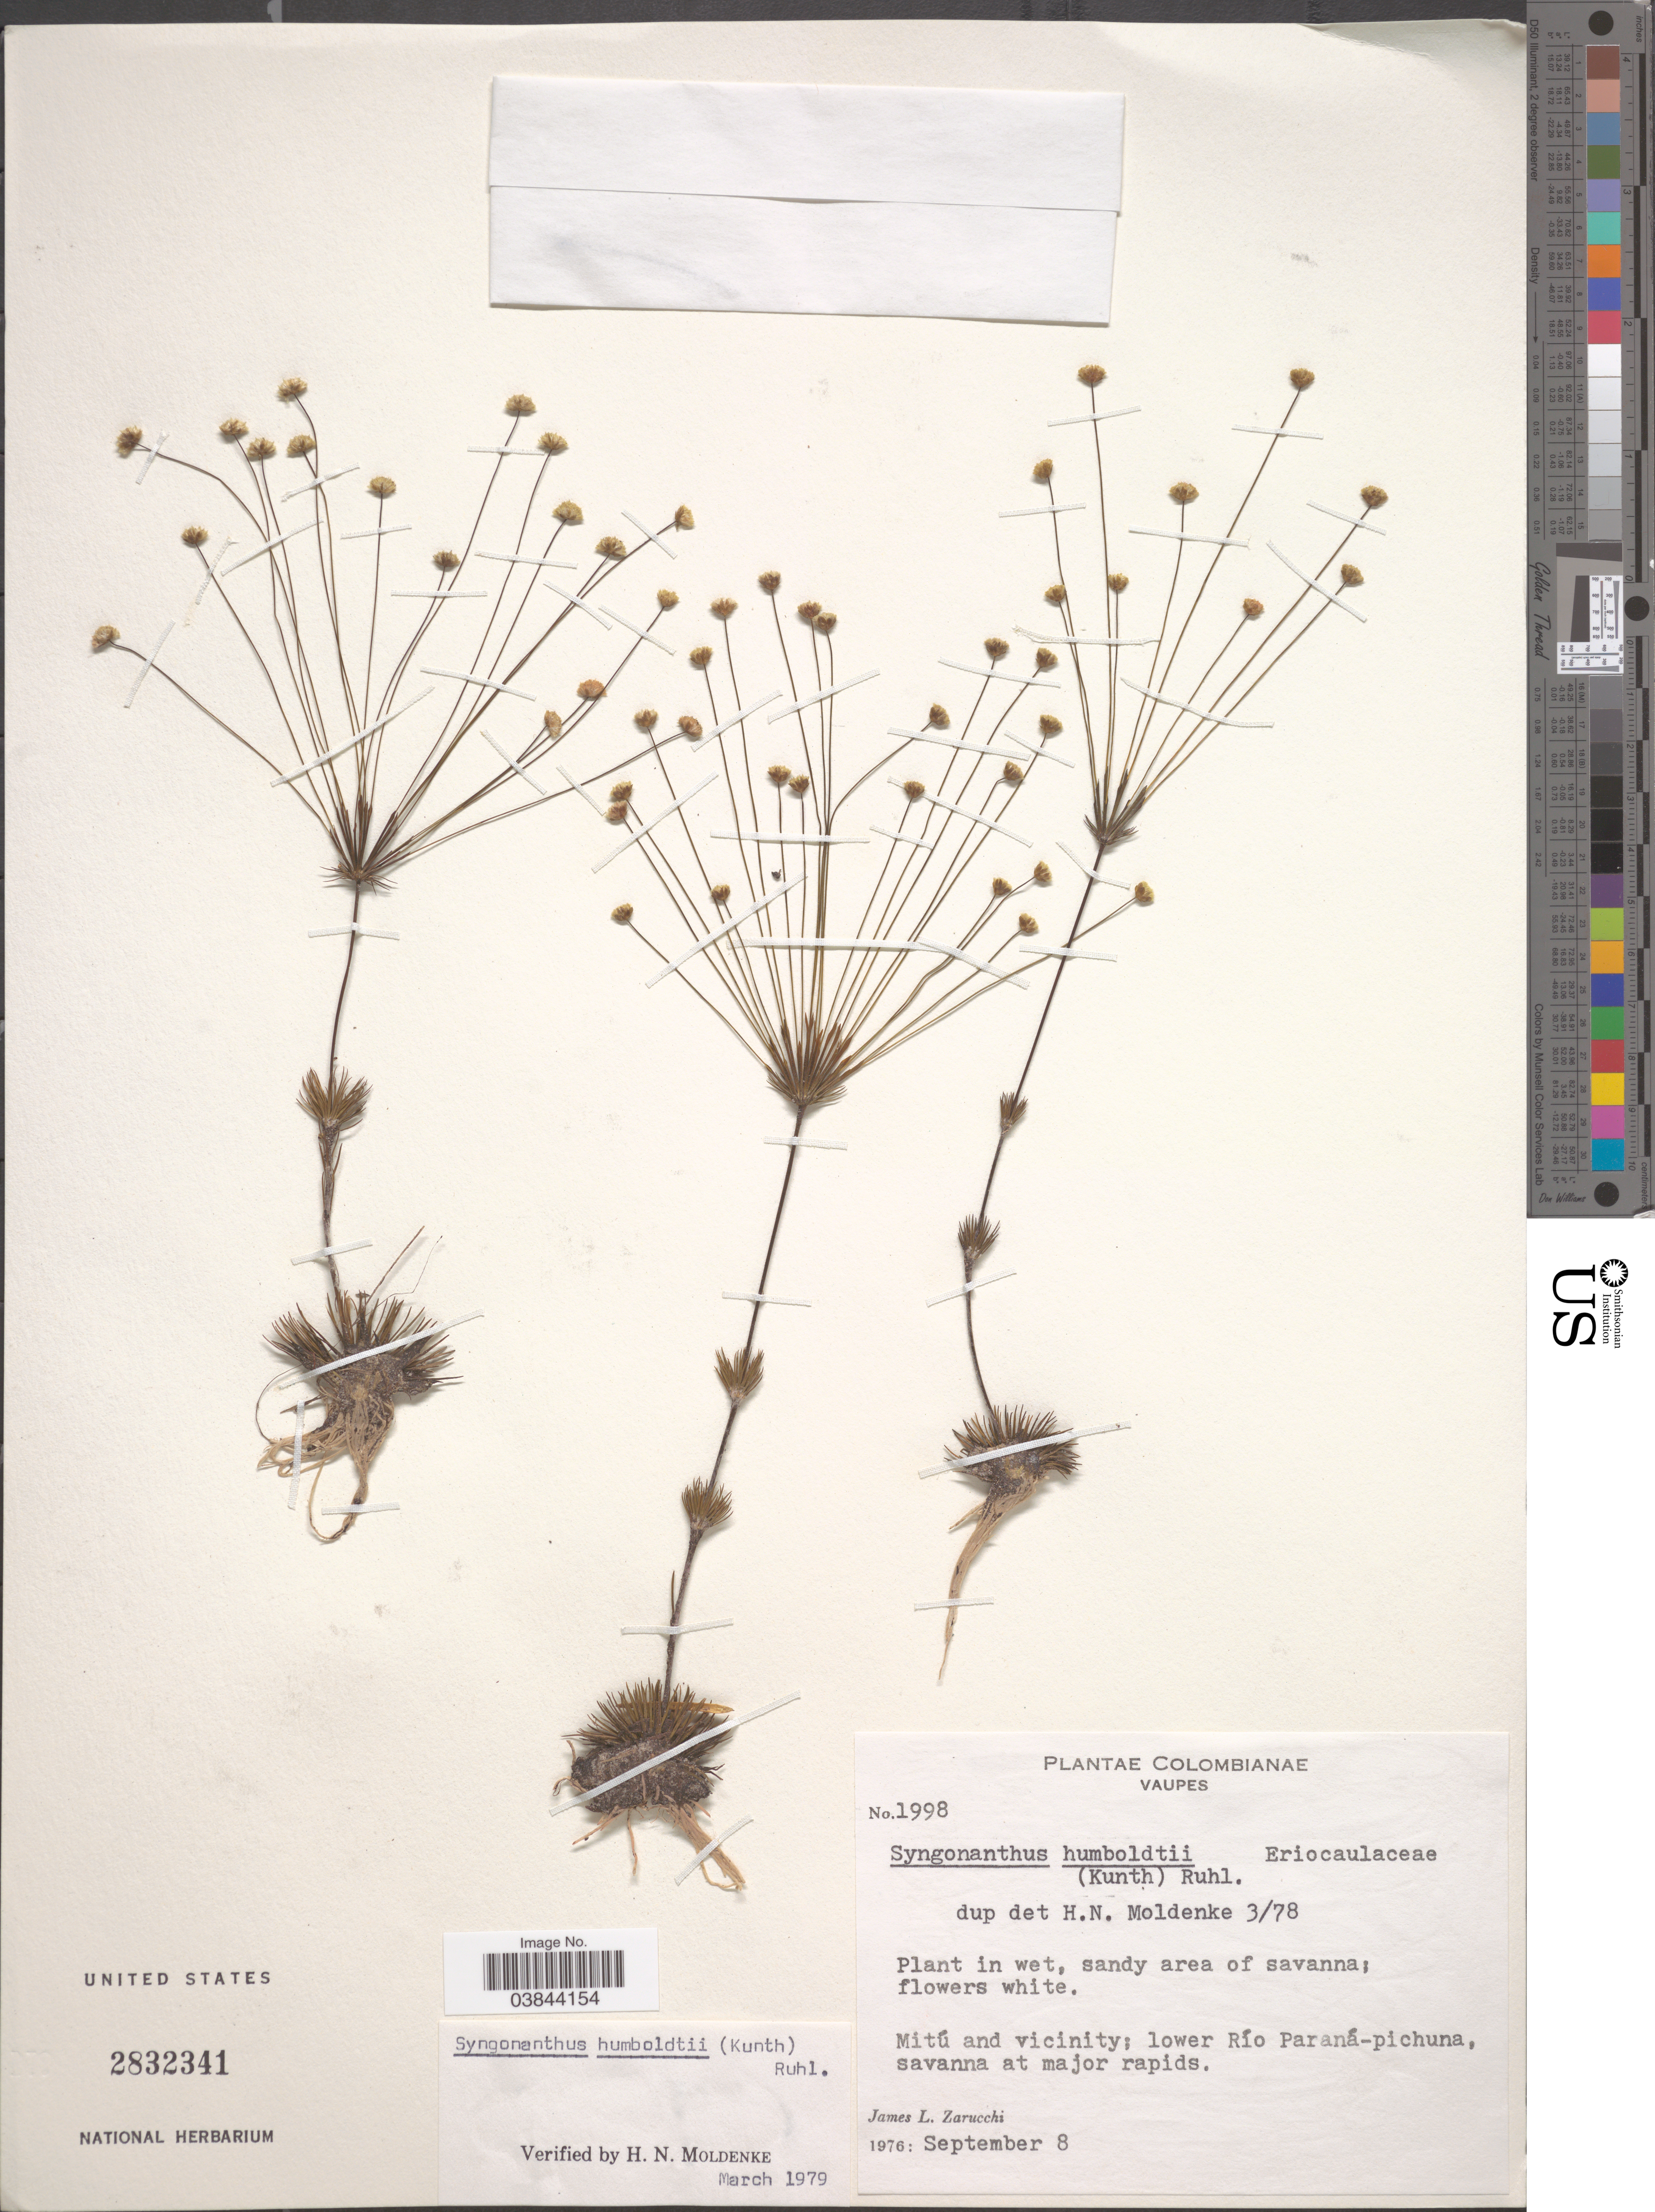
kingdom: Plantae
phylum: Tracheophyta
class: Liliopsida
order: Poales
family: Eriocaulaceae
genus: Syngonanthus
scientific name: Syngonanthus humboldtii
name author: (Kunth) Ruhland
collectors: J. L. Zarucchi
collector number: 1998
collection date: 1976-09-08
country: Colombia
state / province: Vaupés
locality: Mitú and vicinity; lower Río Paraná-pichuna.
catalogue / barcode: US 2832341